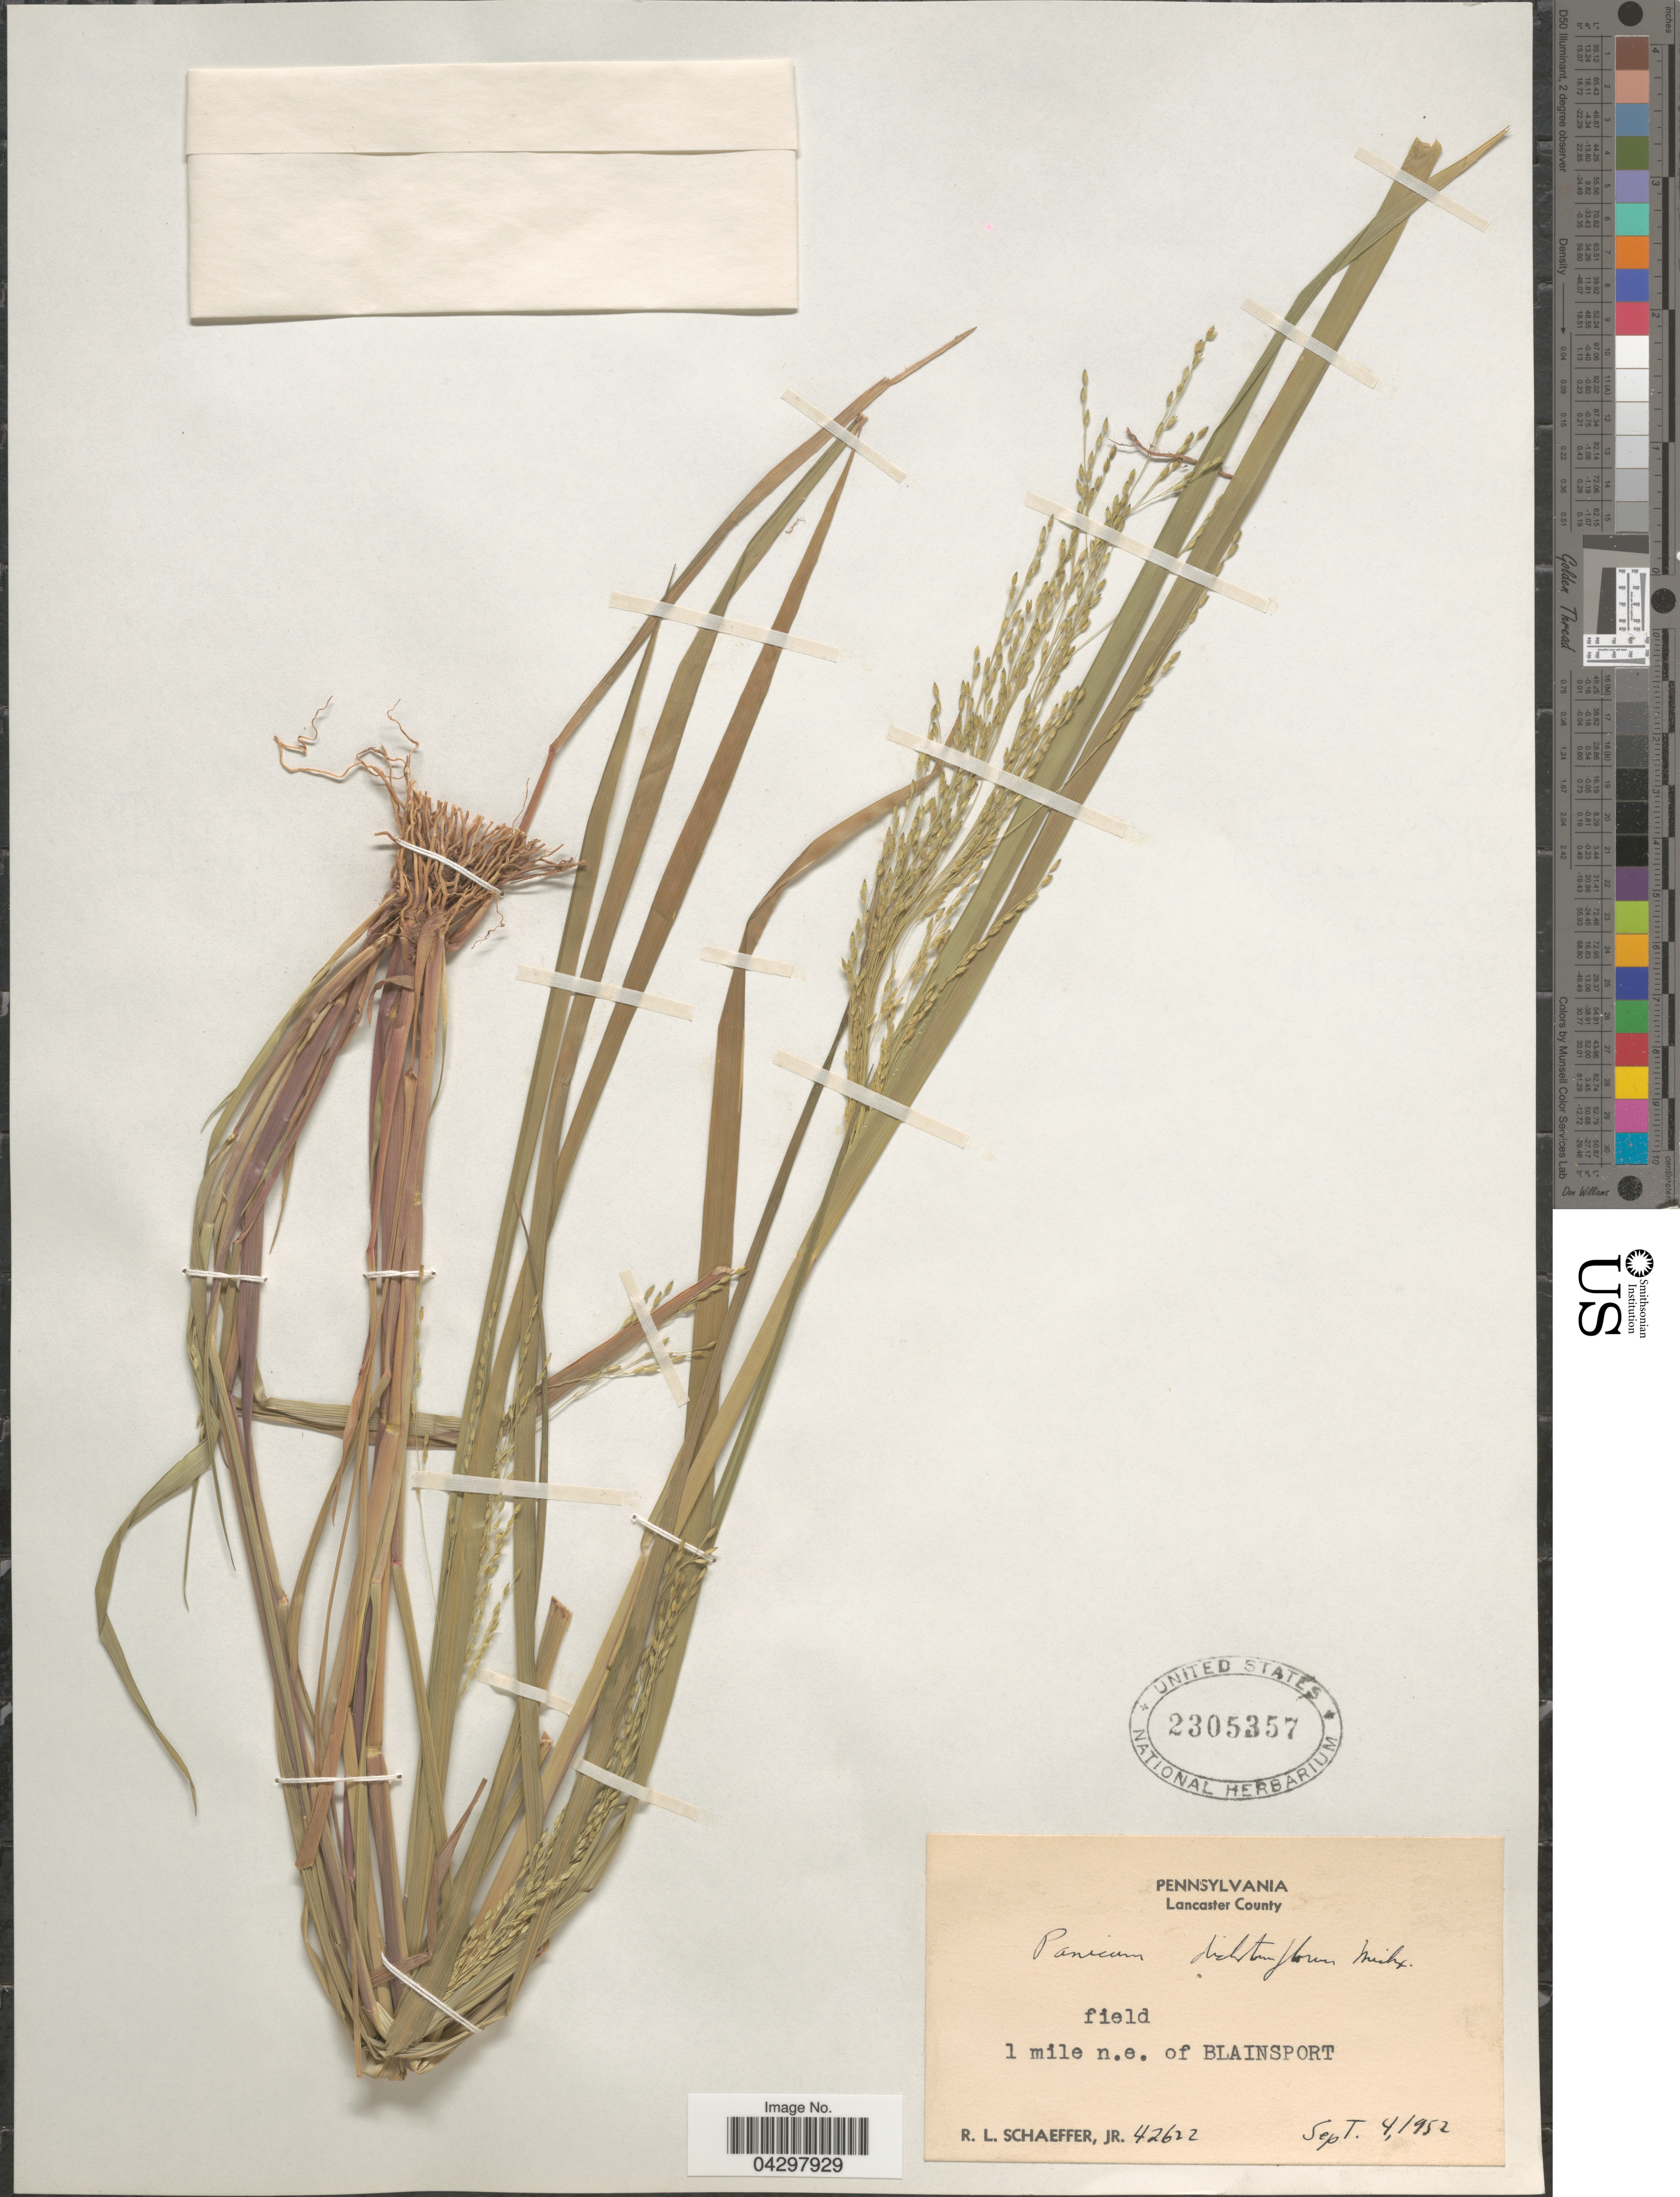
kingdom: Plantae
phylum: Tracheophyta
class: Liliopsida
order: Poales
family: Poaceae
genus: Panicum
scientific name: Panicum dichotomiflorum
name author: Michx.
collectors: R. L. Schaeffer Jr.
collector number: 42622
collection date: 1952-09-04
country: United States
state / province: Pennsylvania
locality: Lancaster County. 1 mile n.e. of Blainsport.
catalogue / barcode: US 2305357